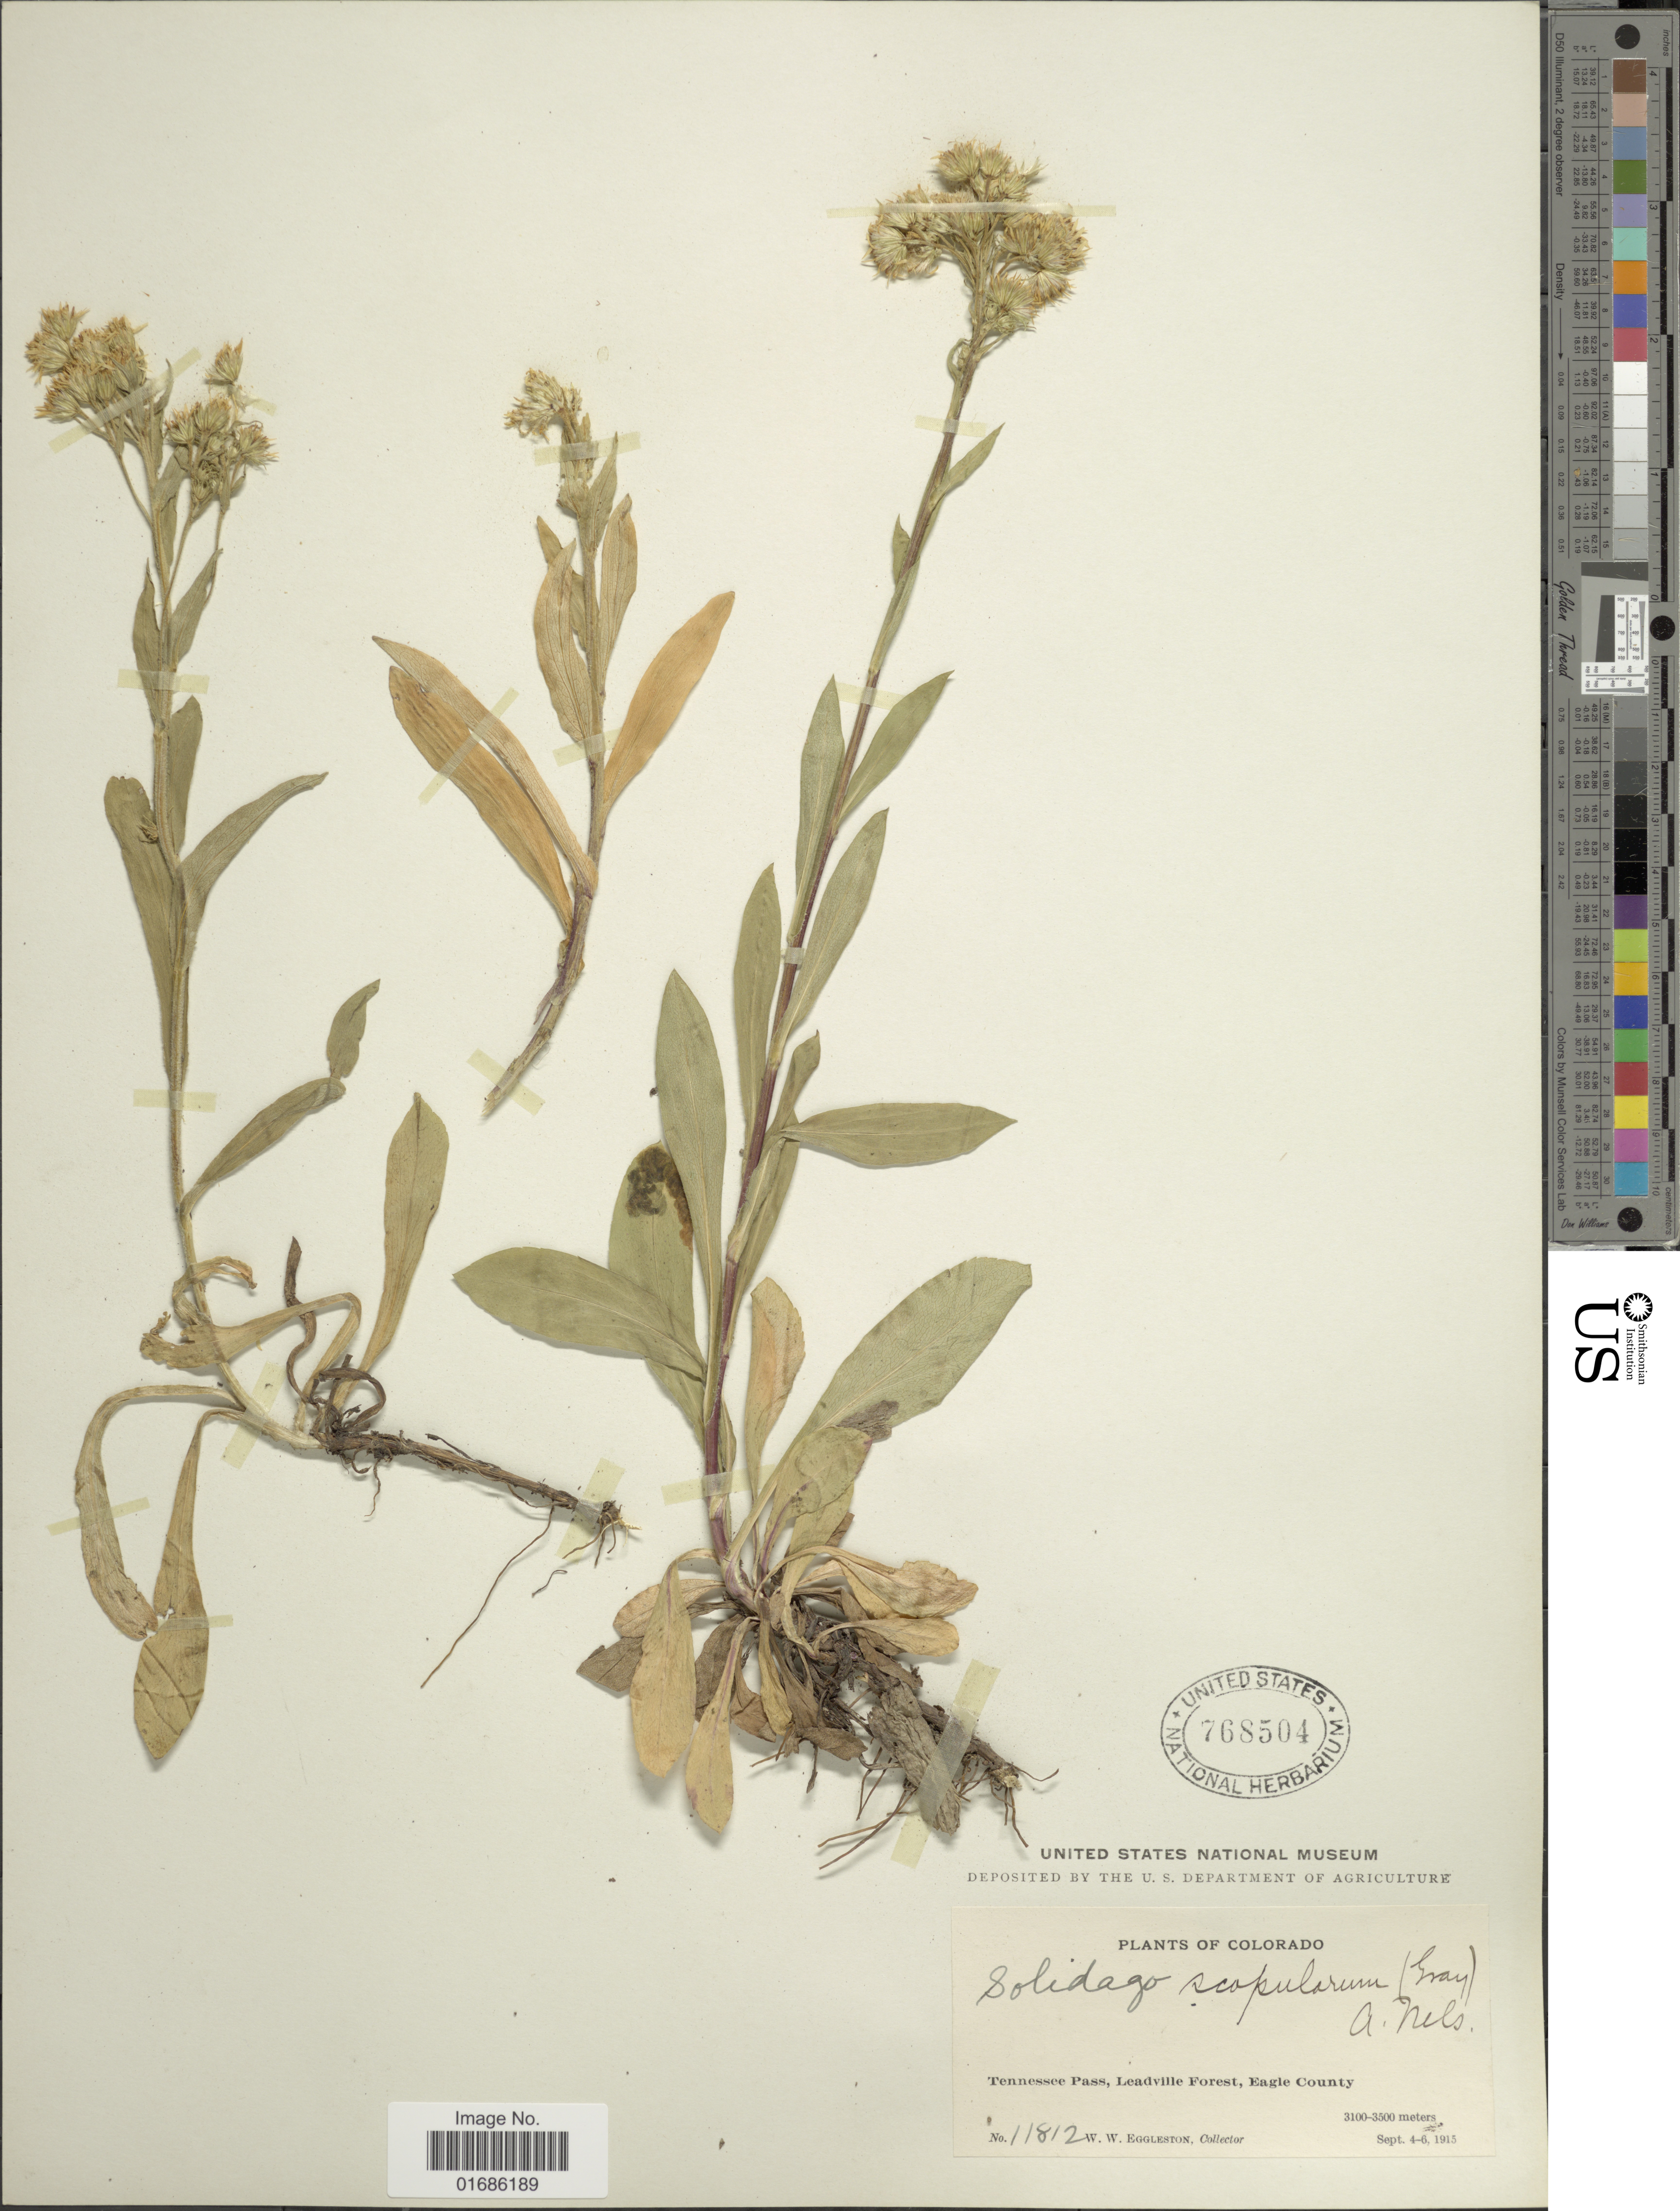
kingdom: Plantae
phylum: Tracheophyta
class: Magnoliopsida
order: Asterales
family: Asteraceae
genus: Solidago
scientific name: Solidago ciliosa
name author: Greene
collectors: W. W. Eggleston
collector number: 11812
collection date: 1915-09-04/1915-09-06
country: United States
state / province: Colorado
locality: Tennessee Pass, Leadville Forest, Eagle County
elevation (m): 3100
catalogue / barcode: US 768504